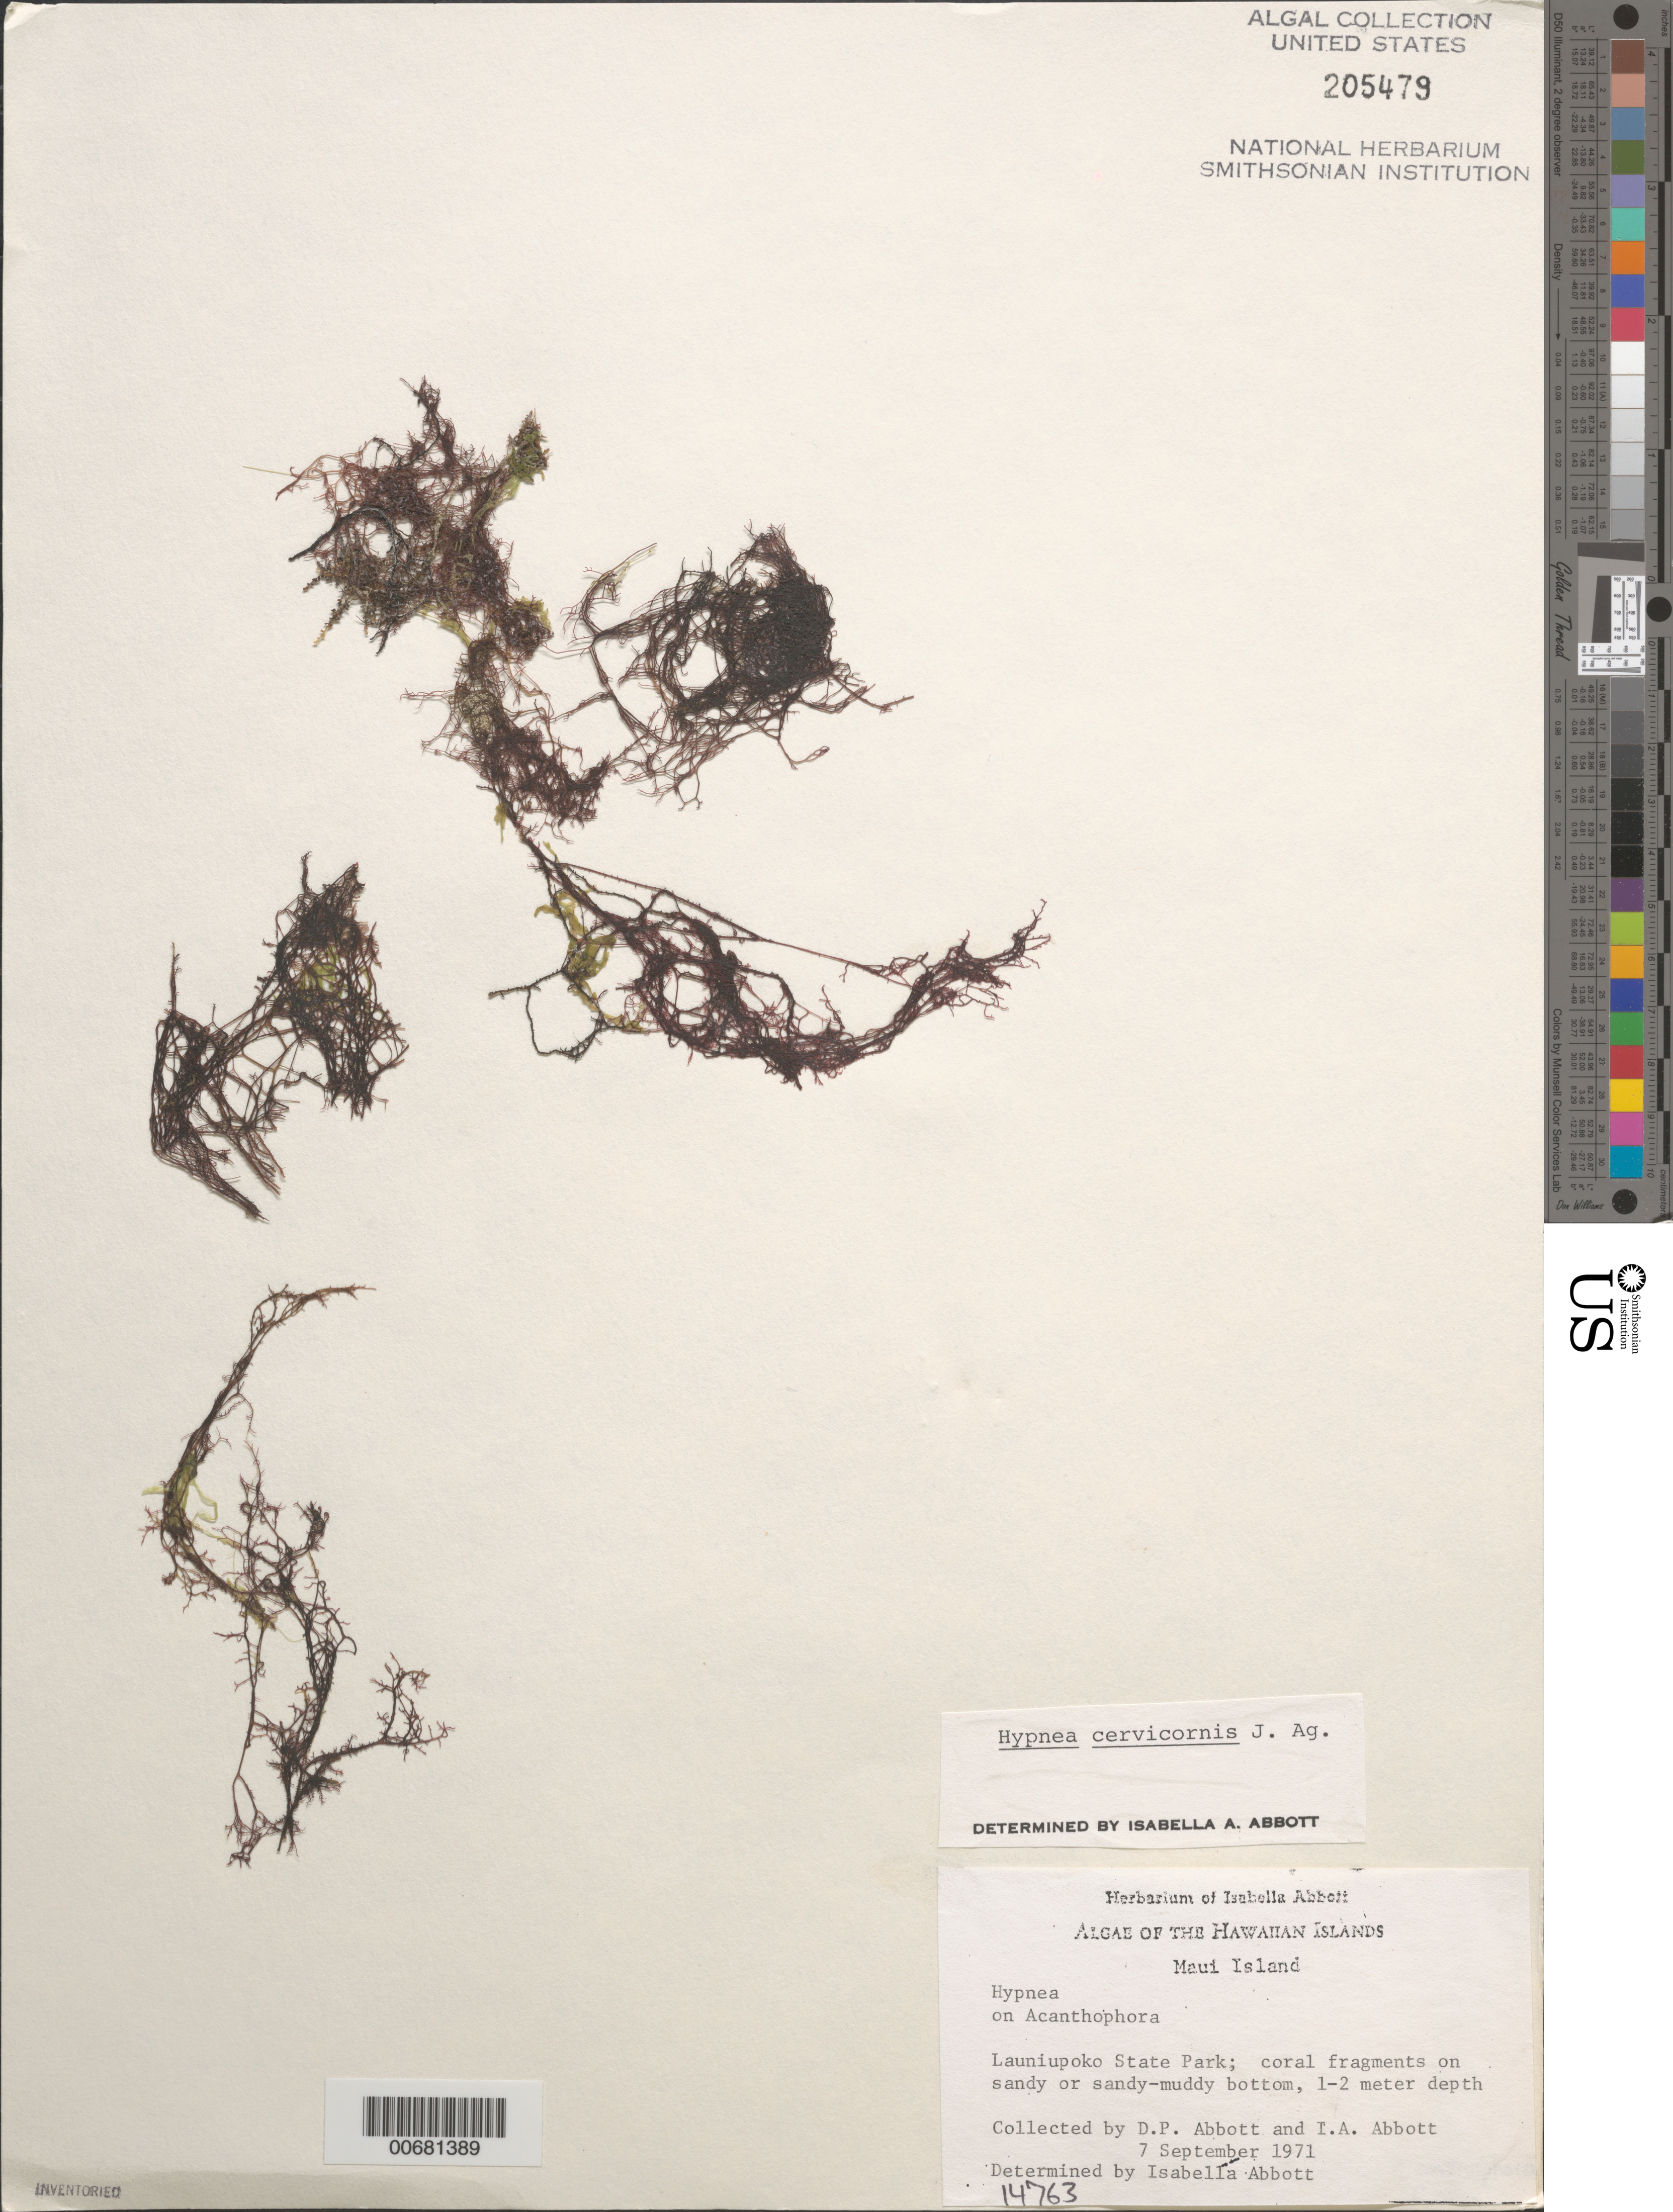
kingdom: Plantae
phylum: Rhodophyta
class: Florideophyceae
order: Gigartinales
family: Cystocloniaceae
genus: Hypnea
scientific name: Hypnea cervicornis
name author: J. Agardh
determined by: Stewart, Joan G.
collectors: I. A. Abbott & D. P. Abbott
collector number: IAA 14763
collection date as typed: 07 Sep 1971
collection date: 1971-09-07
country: United States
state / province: Hawaii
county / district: Maui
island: Maui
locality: Launiupoko State Park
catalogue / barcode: US 205479